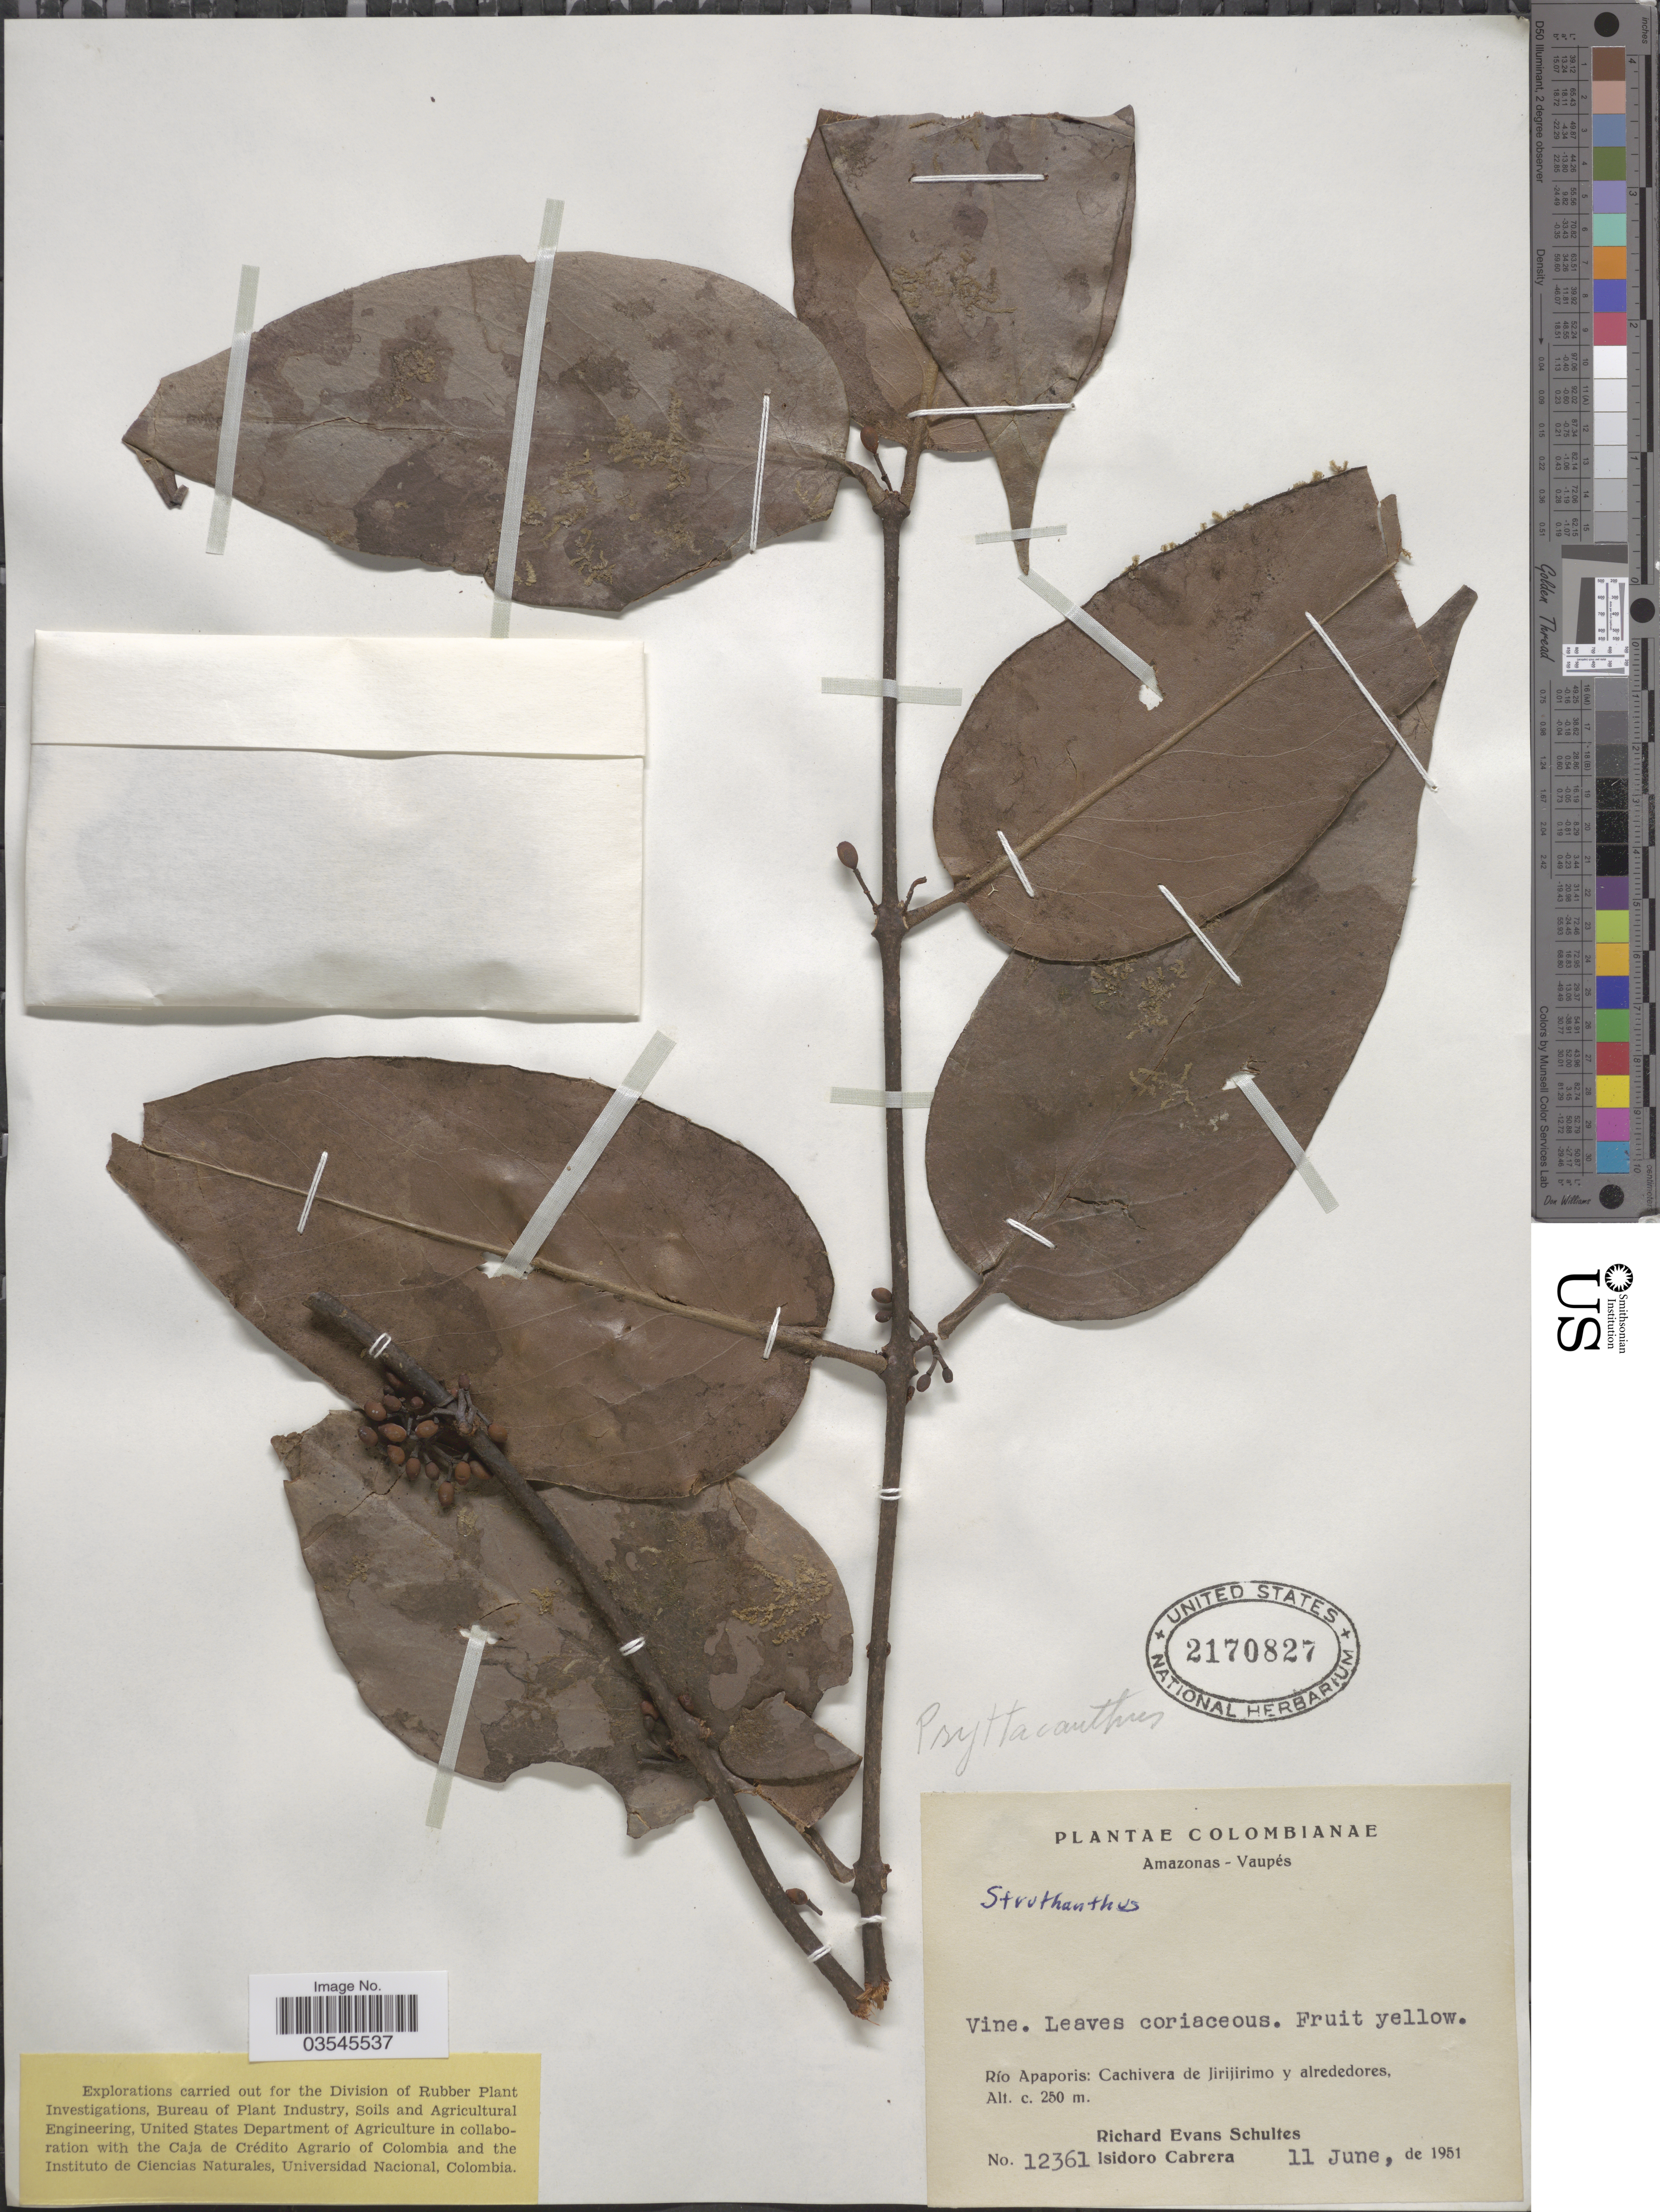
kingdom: Plantae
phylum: Tracheophyta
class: Magnoliopsida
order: Santalales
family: Loranthaceae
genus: Struthanthus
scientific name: Struthanthus sp.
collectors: R. E. Schultes & I. Cabrera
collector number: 12361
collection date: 1951-06-11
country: Colombia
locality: Amazonas - Vaupés. Río Apaporis: Cachivera de Jirijirimo y alrededores.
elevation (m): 250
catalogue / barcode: US 2170827